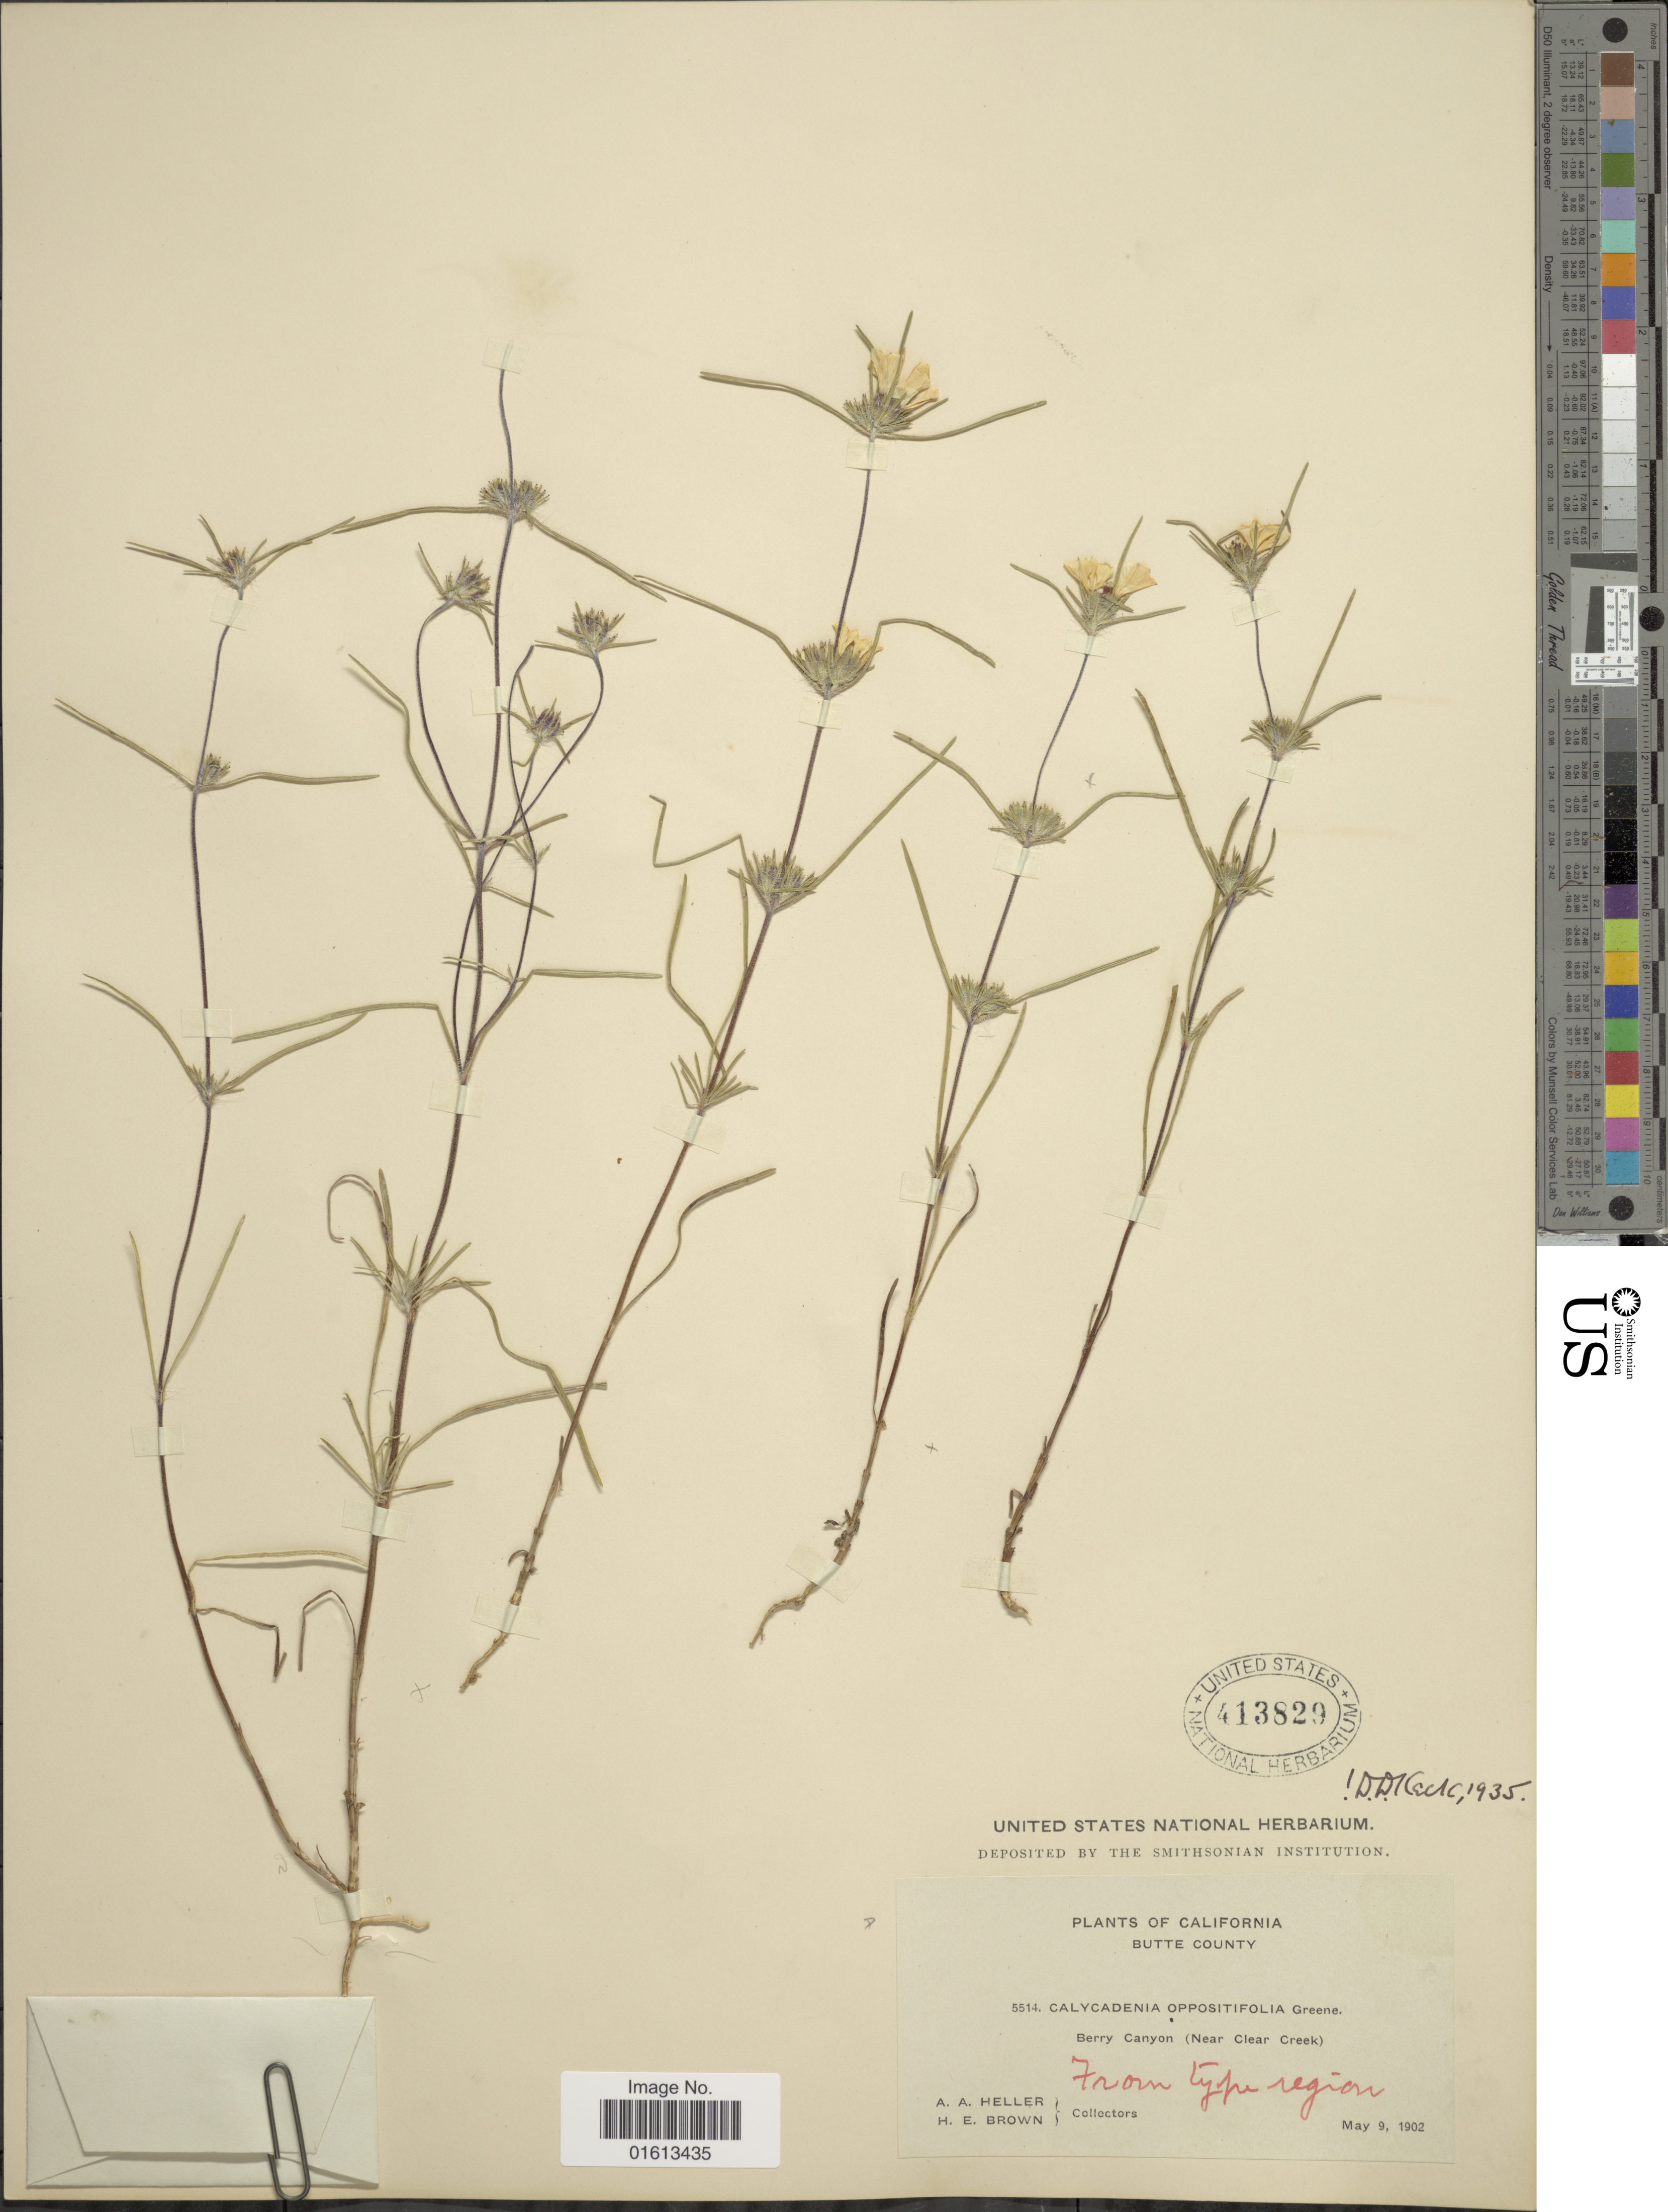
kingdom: Plantae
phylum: Tracheophyta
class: Magnoliopsida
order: Asterales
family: Asteraceae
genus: Calycadenia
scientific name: Calycadenia oppositifolia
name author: (Greene) Greene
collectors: A. A. Heller & H. E. Brown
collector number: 5514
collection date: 1902-05-09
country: United States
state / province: California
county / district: Butte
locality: Butte County, Berry Canyon (Near Clear Creek)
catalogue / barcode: US 413829